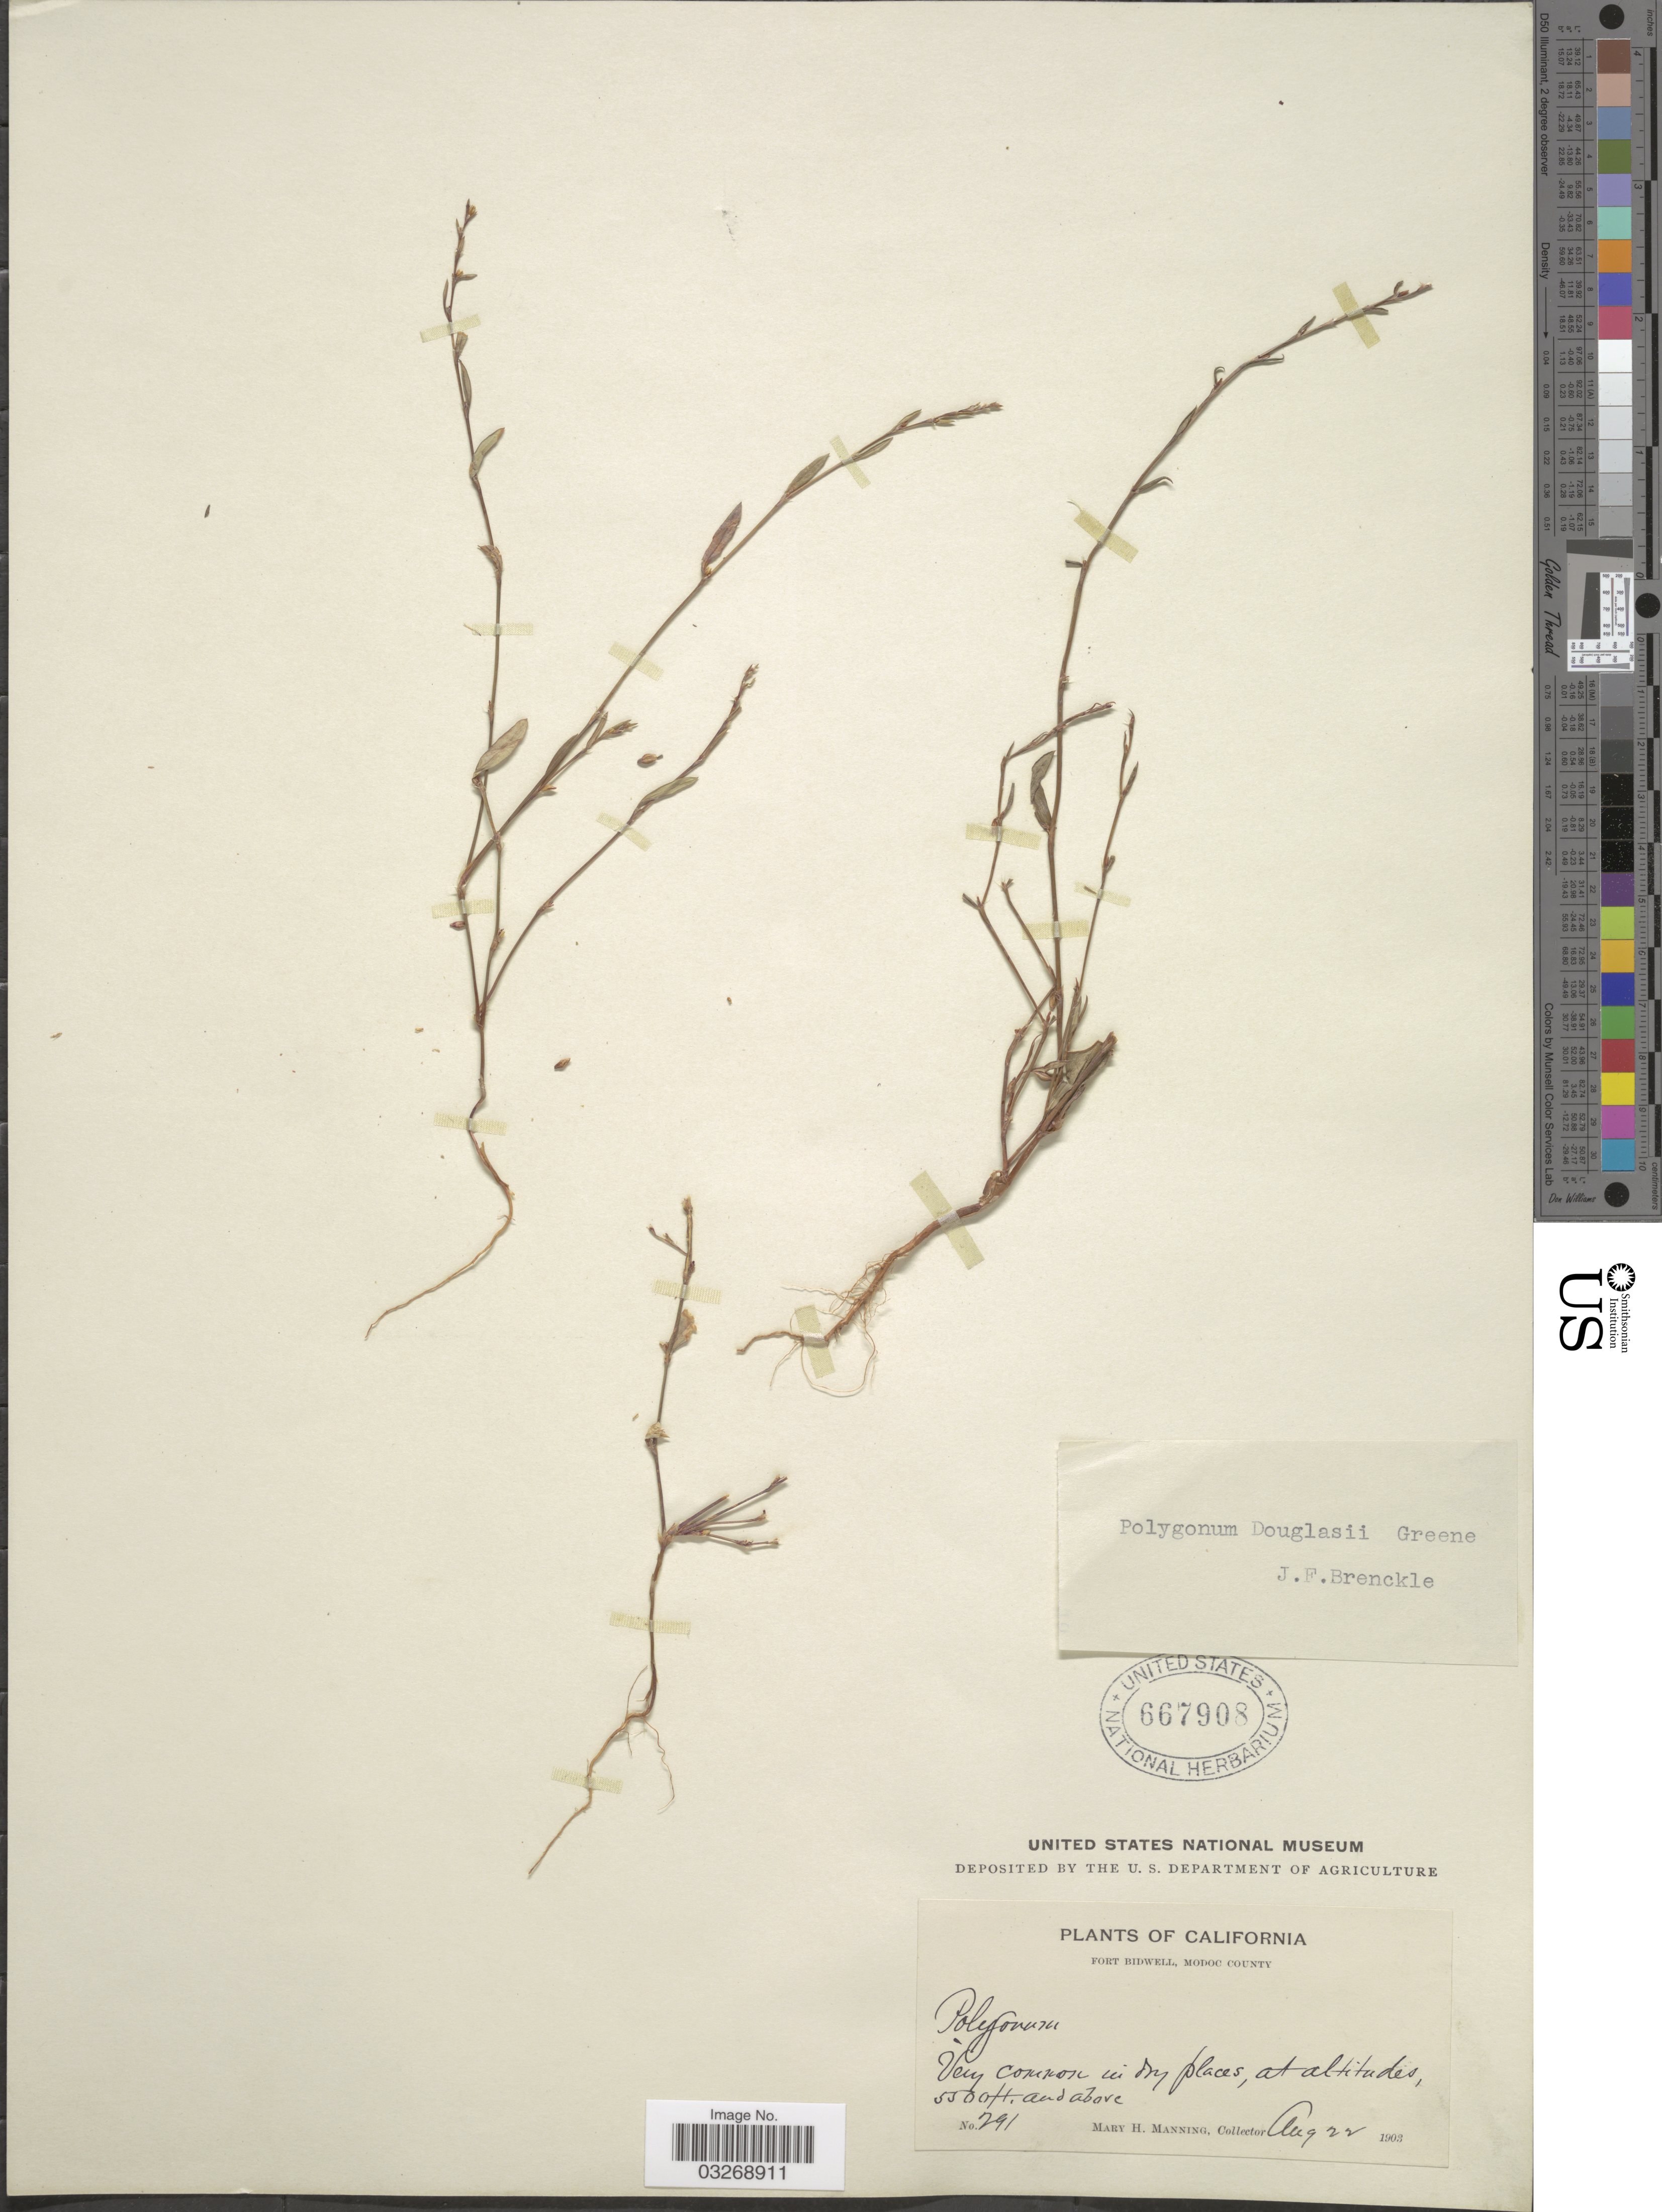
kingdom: Plantae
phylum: Tracheophyta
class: Magnoliopsida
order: Caryophyllales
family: Polygonaceae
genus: Polygonum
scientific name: Polygonum douglasii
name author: Greene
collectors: M. Manning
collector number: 291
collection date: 1903-08-22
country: United States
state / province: California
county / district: Modoc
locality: Fort Bidwell, Modoc County.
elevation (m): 1676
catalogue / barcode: US 667908